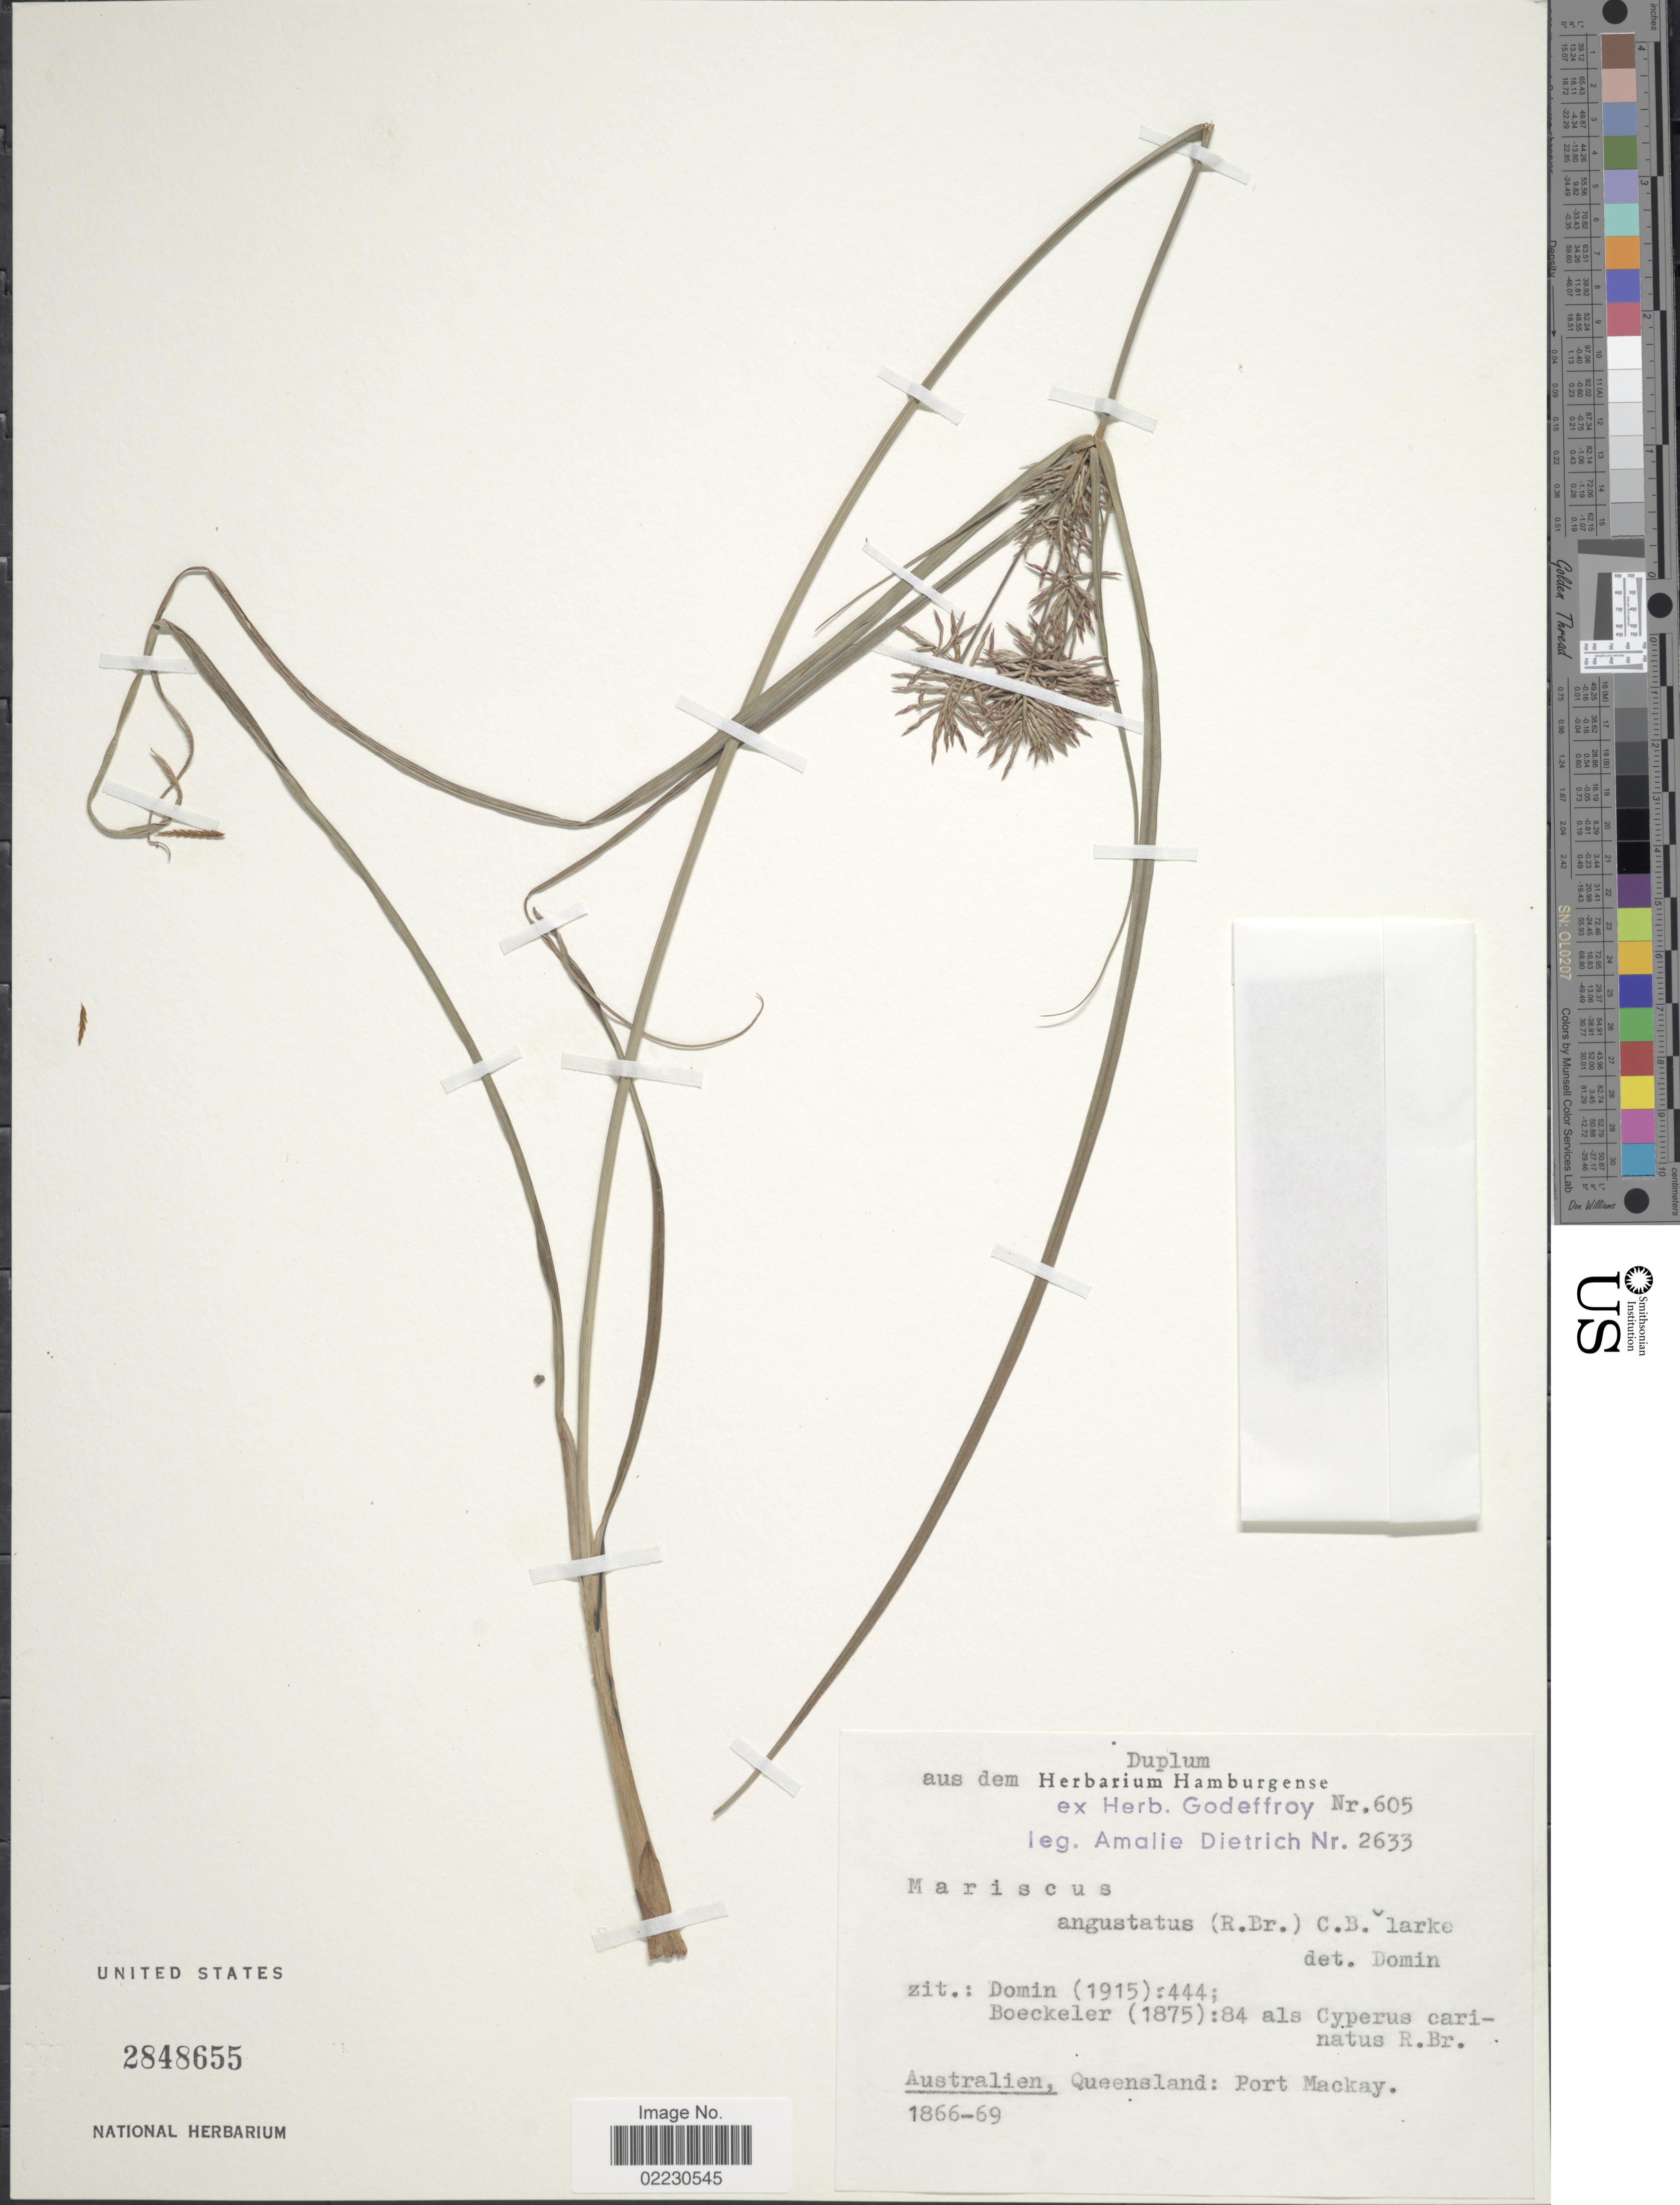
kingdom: Plantae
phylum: Tracheophyta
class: Liliopsida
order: Poales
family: Cyperaceae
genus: Cyperus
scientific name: Cyperus angustatus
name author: R. Br.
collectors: A. Dietrich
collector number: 605/2633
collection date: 1866/1869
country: Australia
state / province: Queensland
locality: Australien: Port Mackay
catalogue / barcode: US 2848655